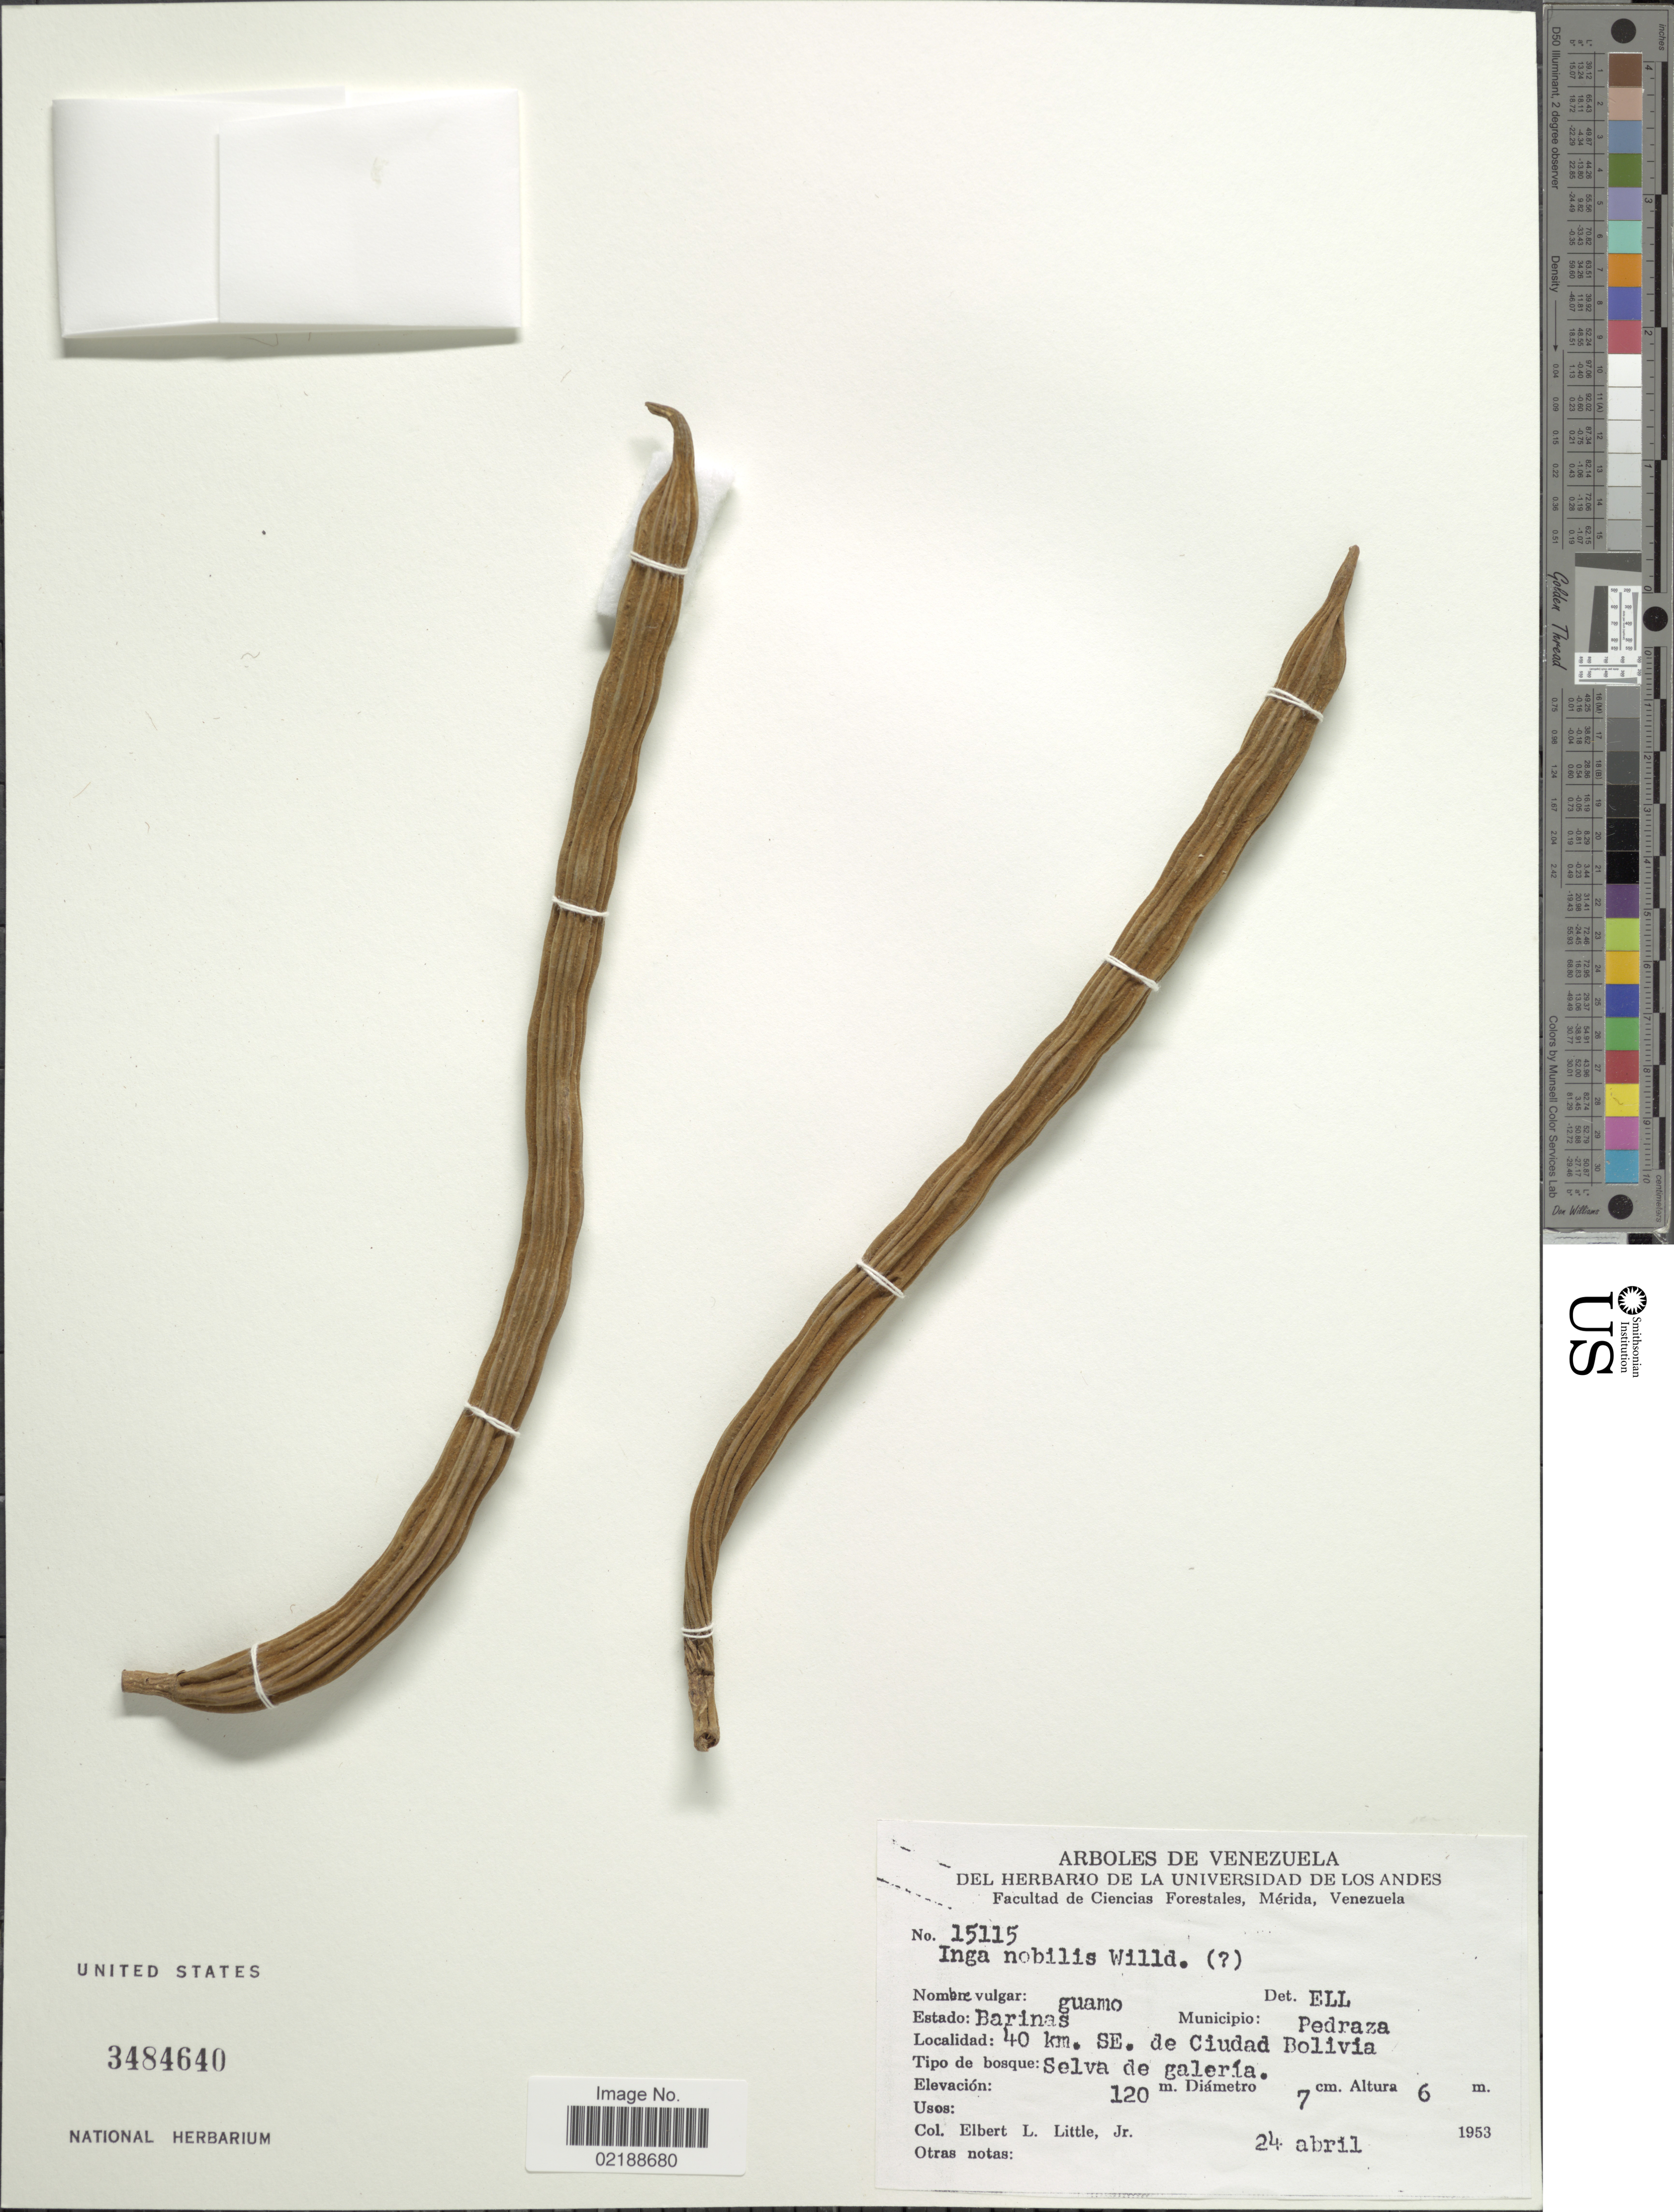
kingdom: Plantae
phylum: Tracheophyta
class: Magnoliopsida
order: Fabales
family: Fabaceae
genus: Inga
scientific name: Inga nobilis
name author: Willd.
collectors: E. L. Little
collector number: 15115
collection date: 1953-04-24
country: Venezuela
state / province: Barinas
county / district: Pedraza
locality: Municipio: Pedraza, 40 km SE. de Ciudad Bolivia, Selva de galería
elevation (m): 6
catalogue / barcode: US 3484640